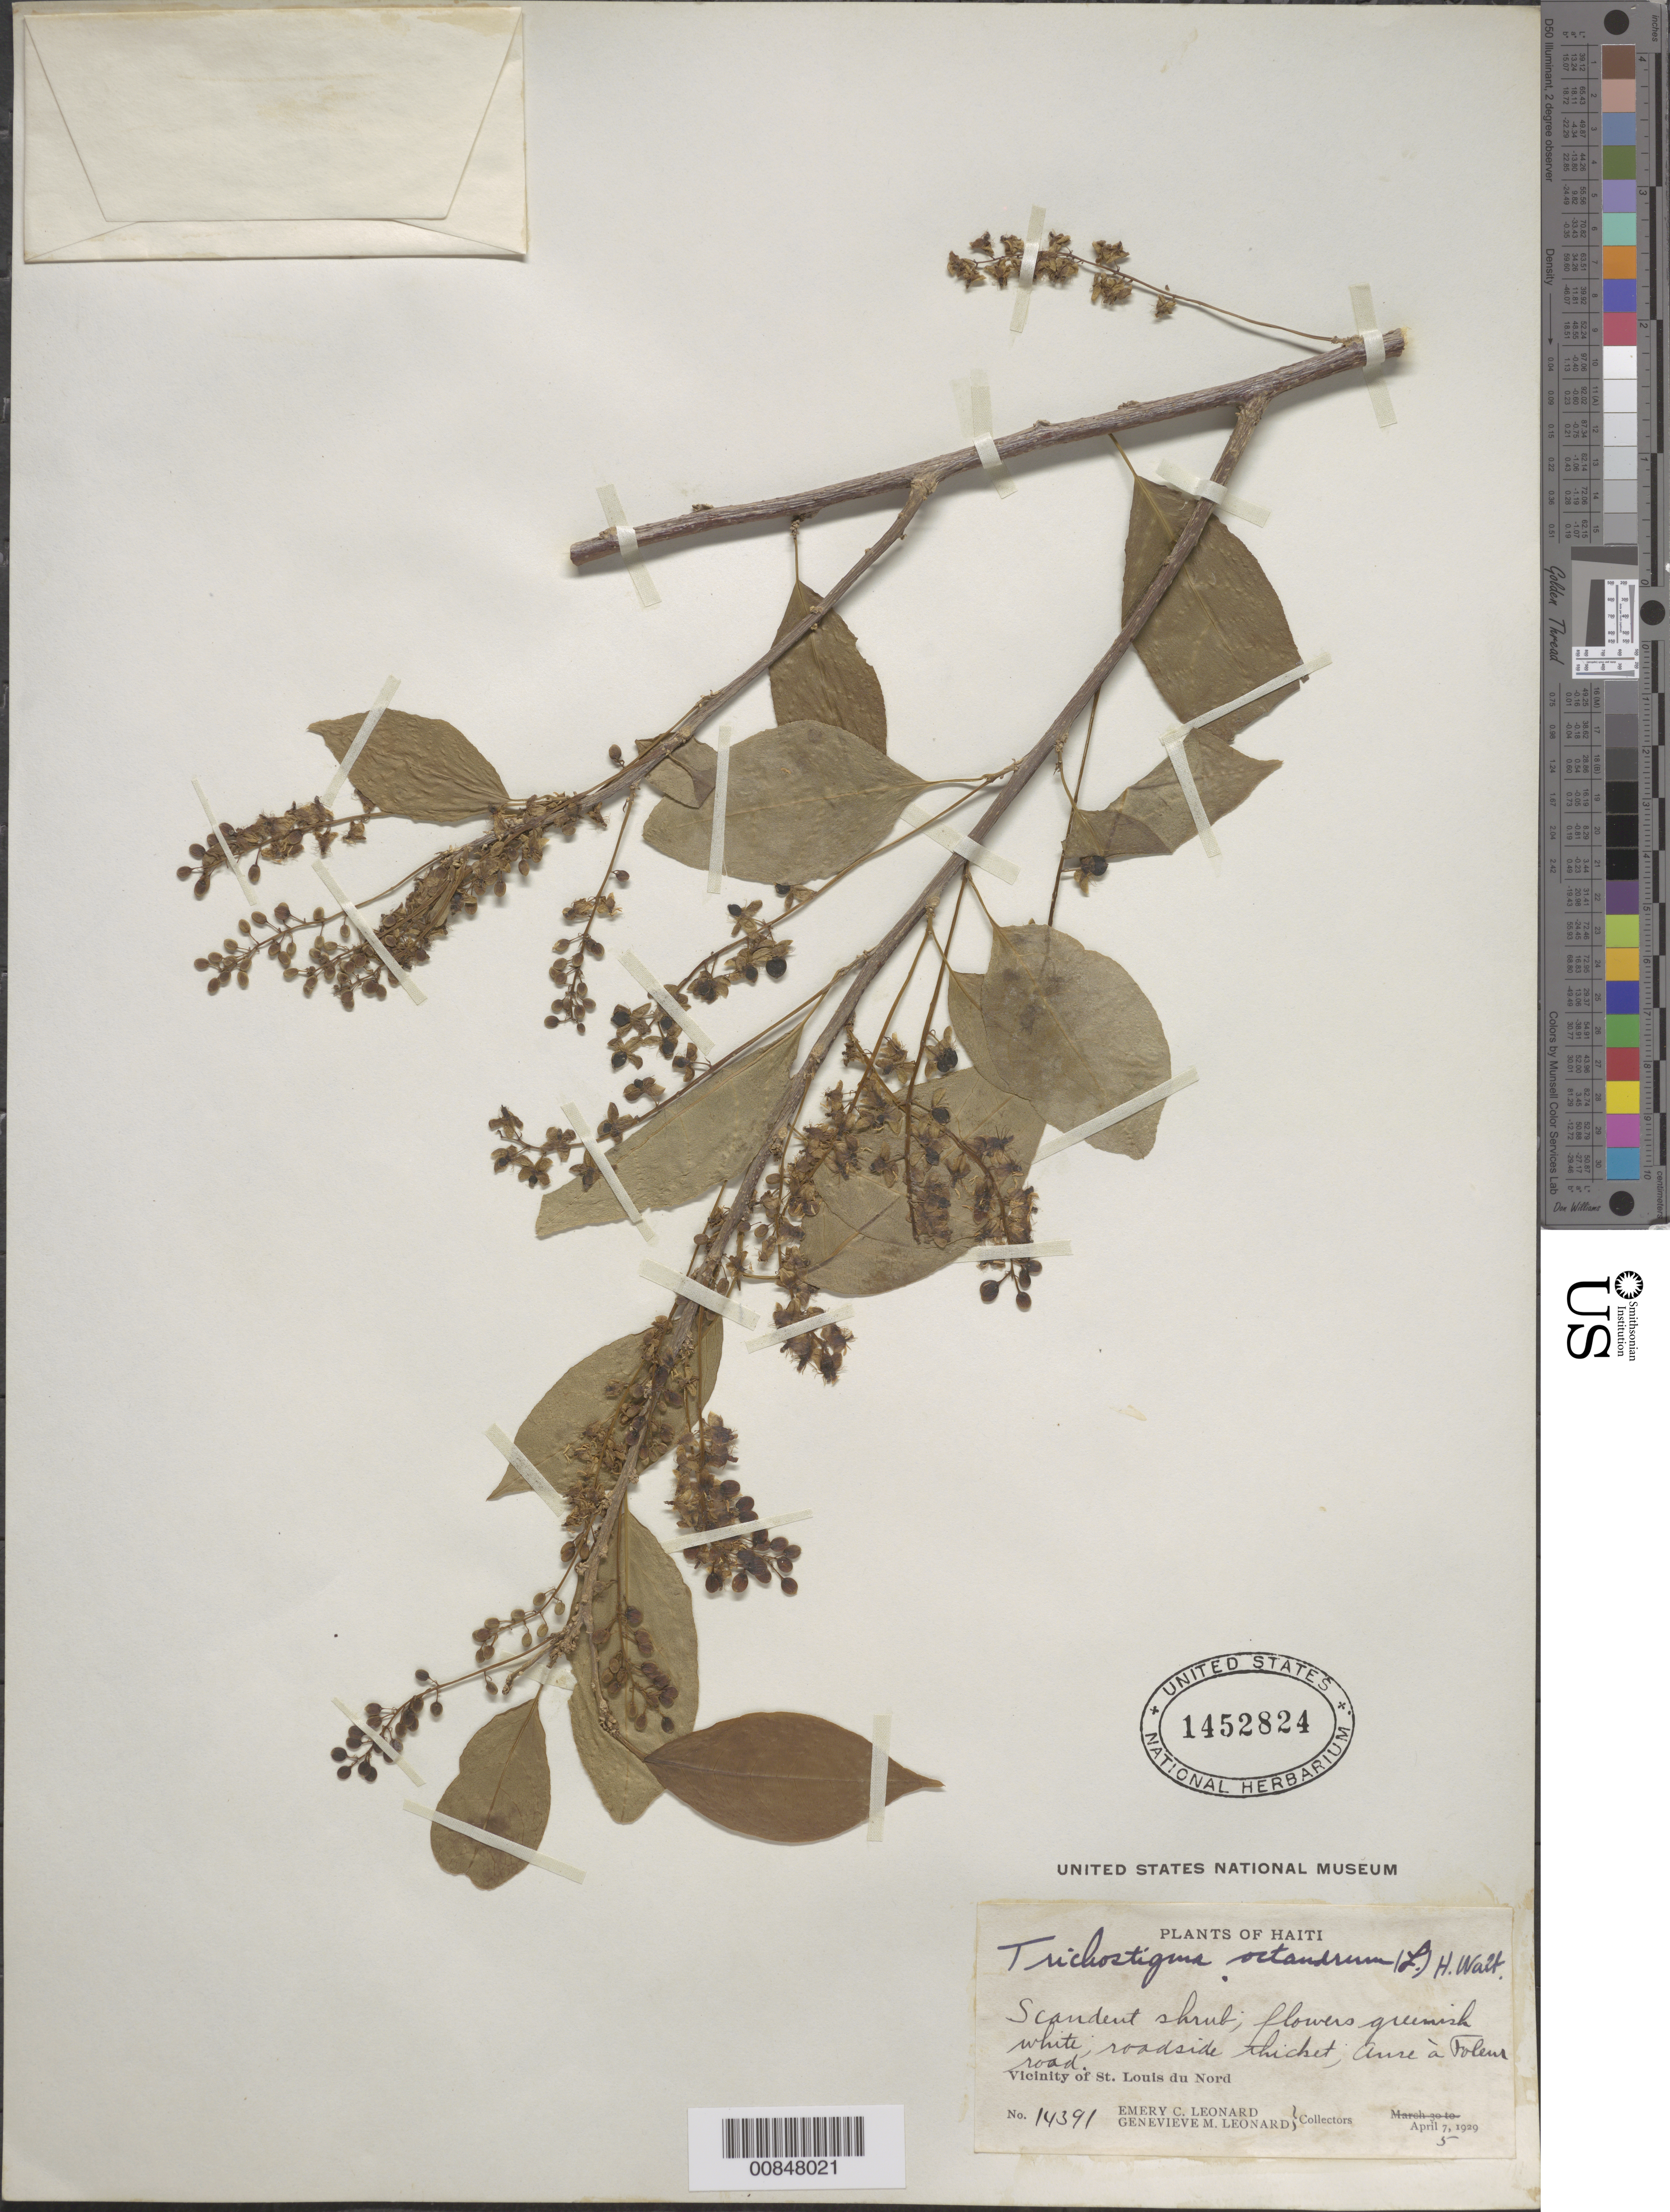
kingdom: Plantae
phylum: Tracheophyta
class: Magnoliopsida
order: Caryophyllales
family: Phytolaccaceae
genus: Trichostigma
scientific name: Trichostigma octandrum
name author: (L.) H. Walter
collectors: E. C. Leonard & G. M. Leonard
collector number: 14391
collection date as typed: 05 Apr 1929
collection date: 1929-04-05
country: Haiti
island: Hispaniola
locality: Vicinity of St. Louis du Nord. Anse à Foleur road.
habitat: Roadside thicket.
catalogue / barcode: US 1452824